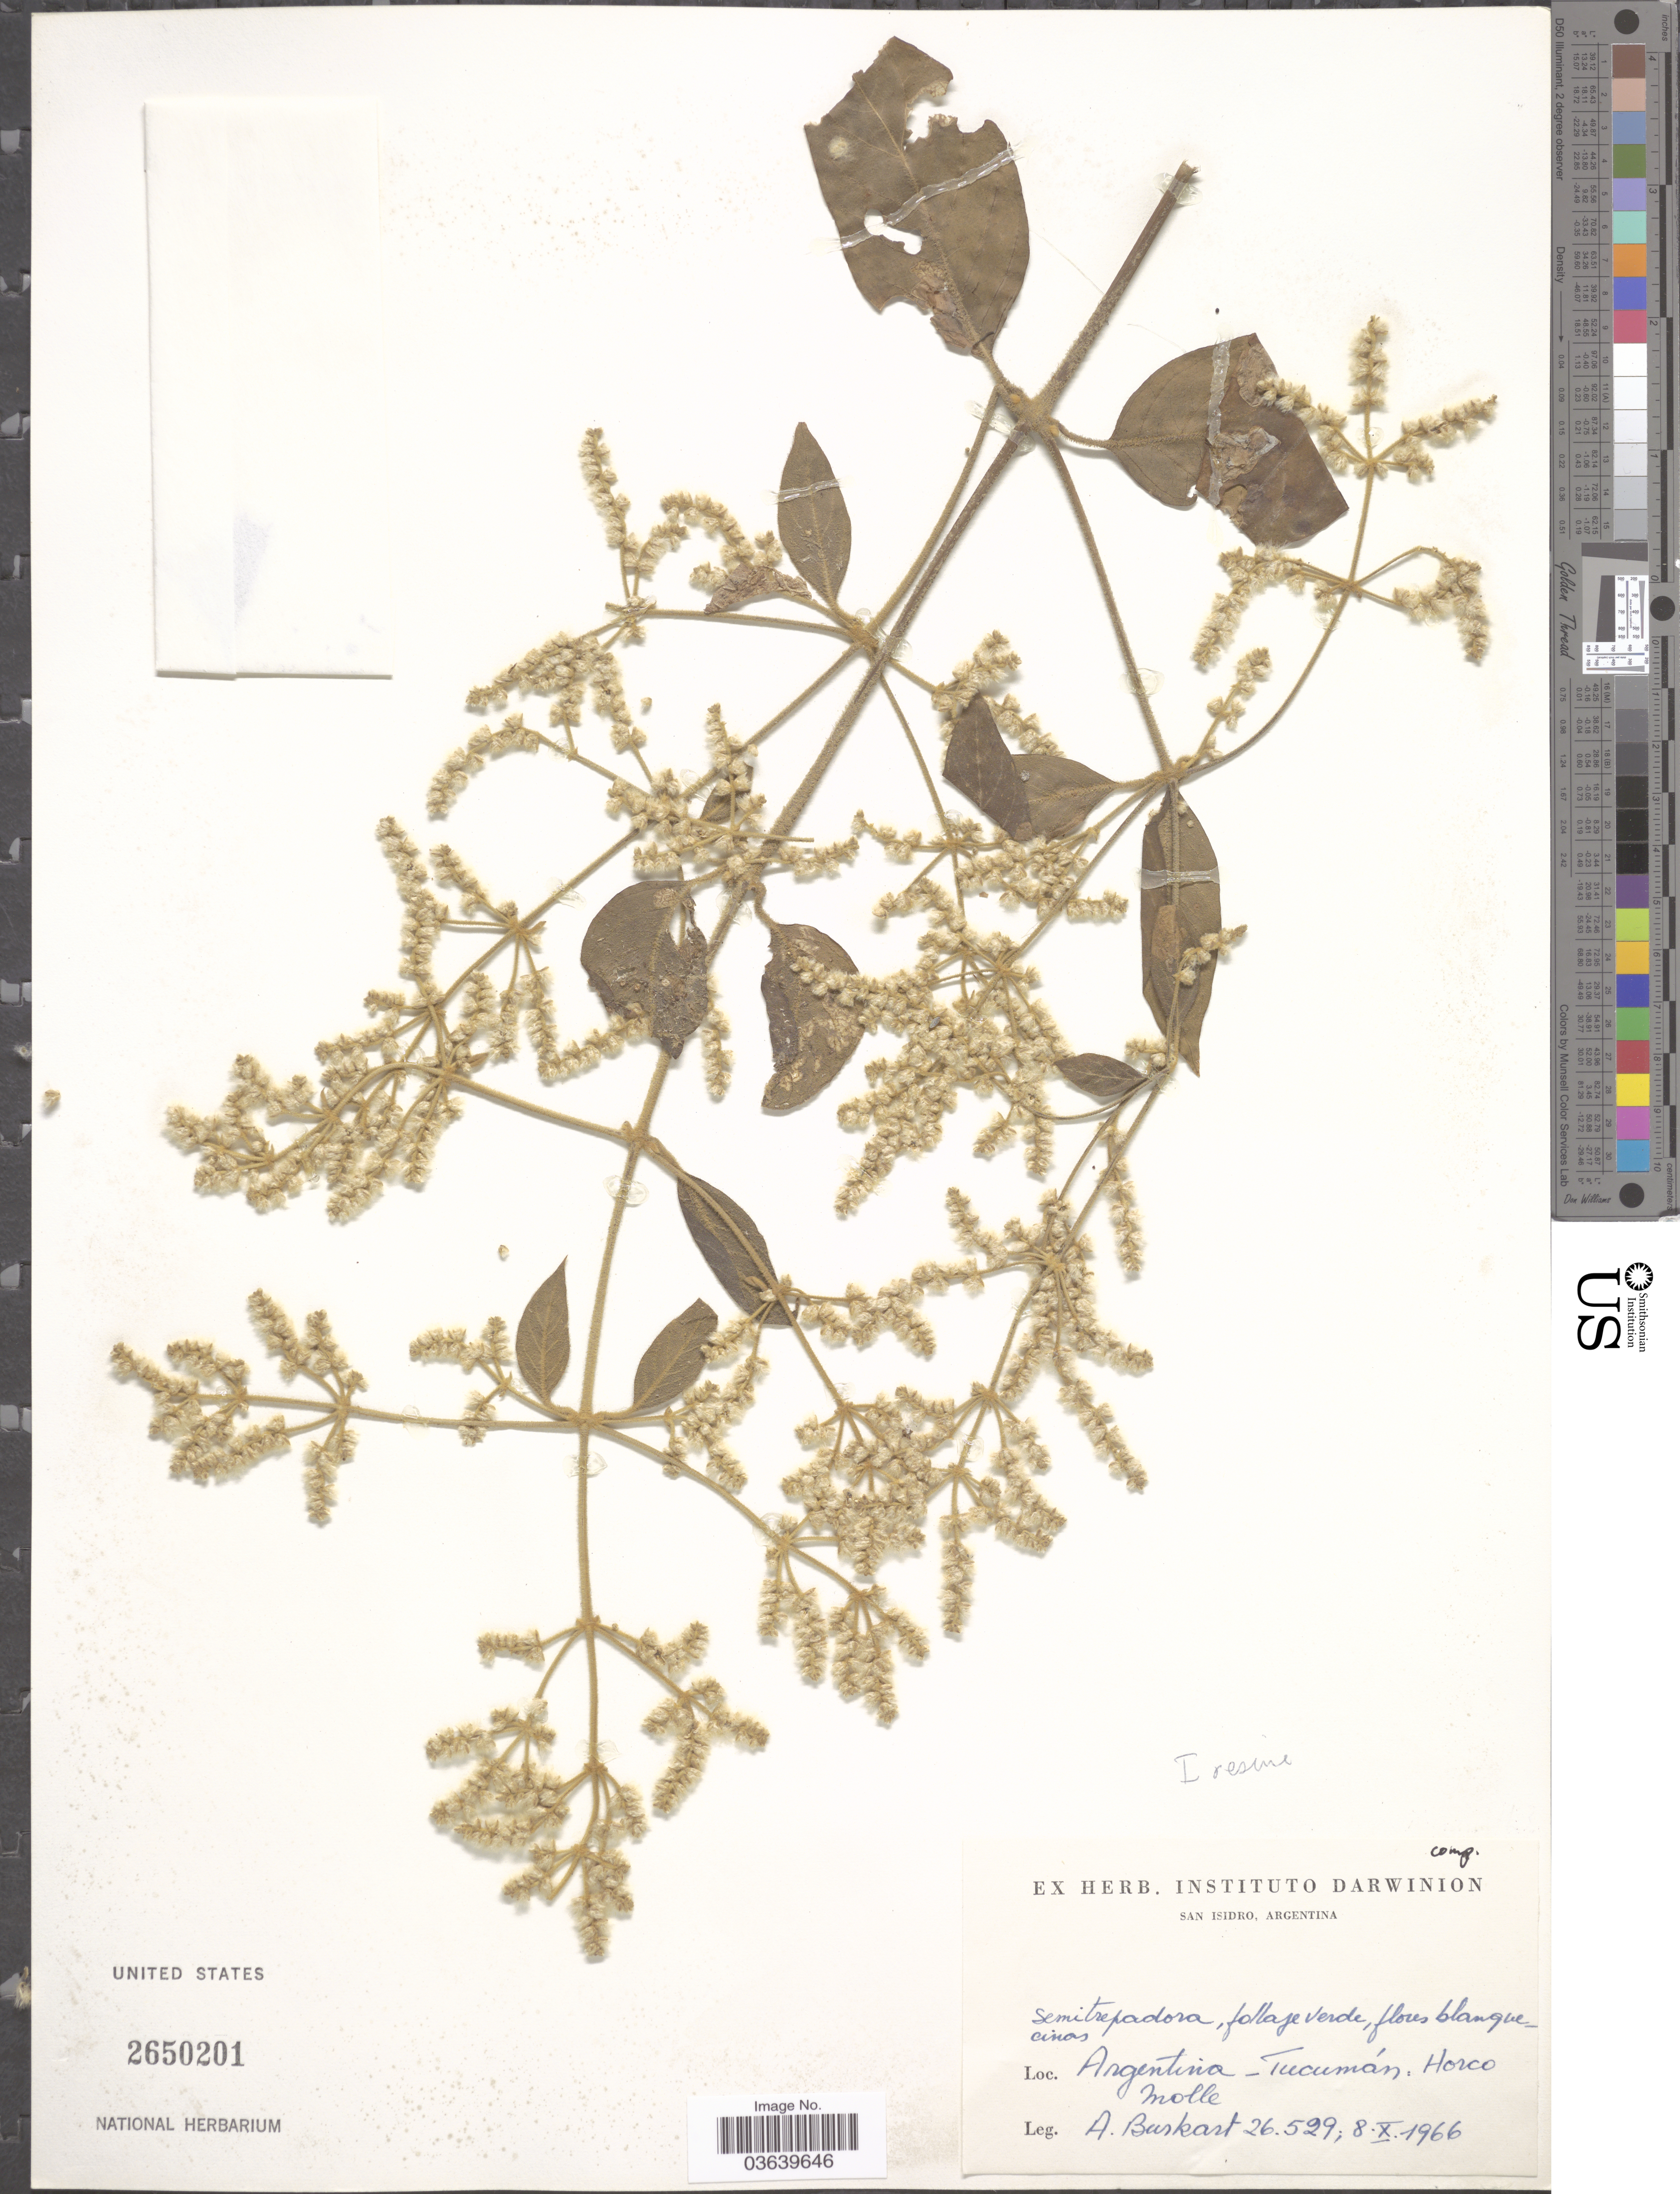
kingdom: Plantae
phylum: Tracheophyta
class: Magnoliopsida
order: Caryophyllales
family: Amaranthaceae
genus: Iresine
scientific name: Iresine sp.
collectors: A. E. Burkart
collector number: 26529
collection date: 1966-10-08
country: Argentina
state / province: Tucuman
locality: Horco molle.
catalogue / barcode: US 2650201